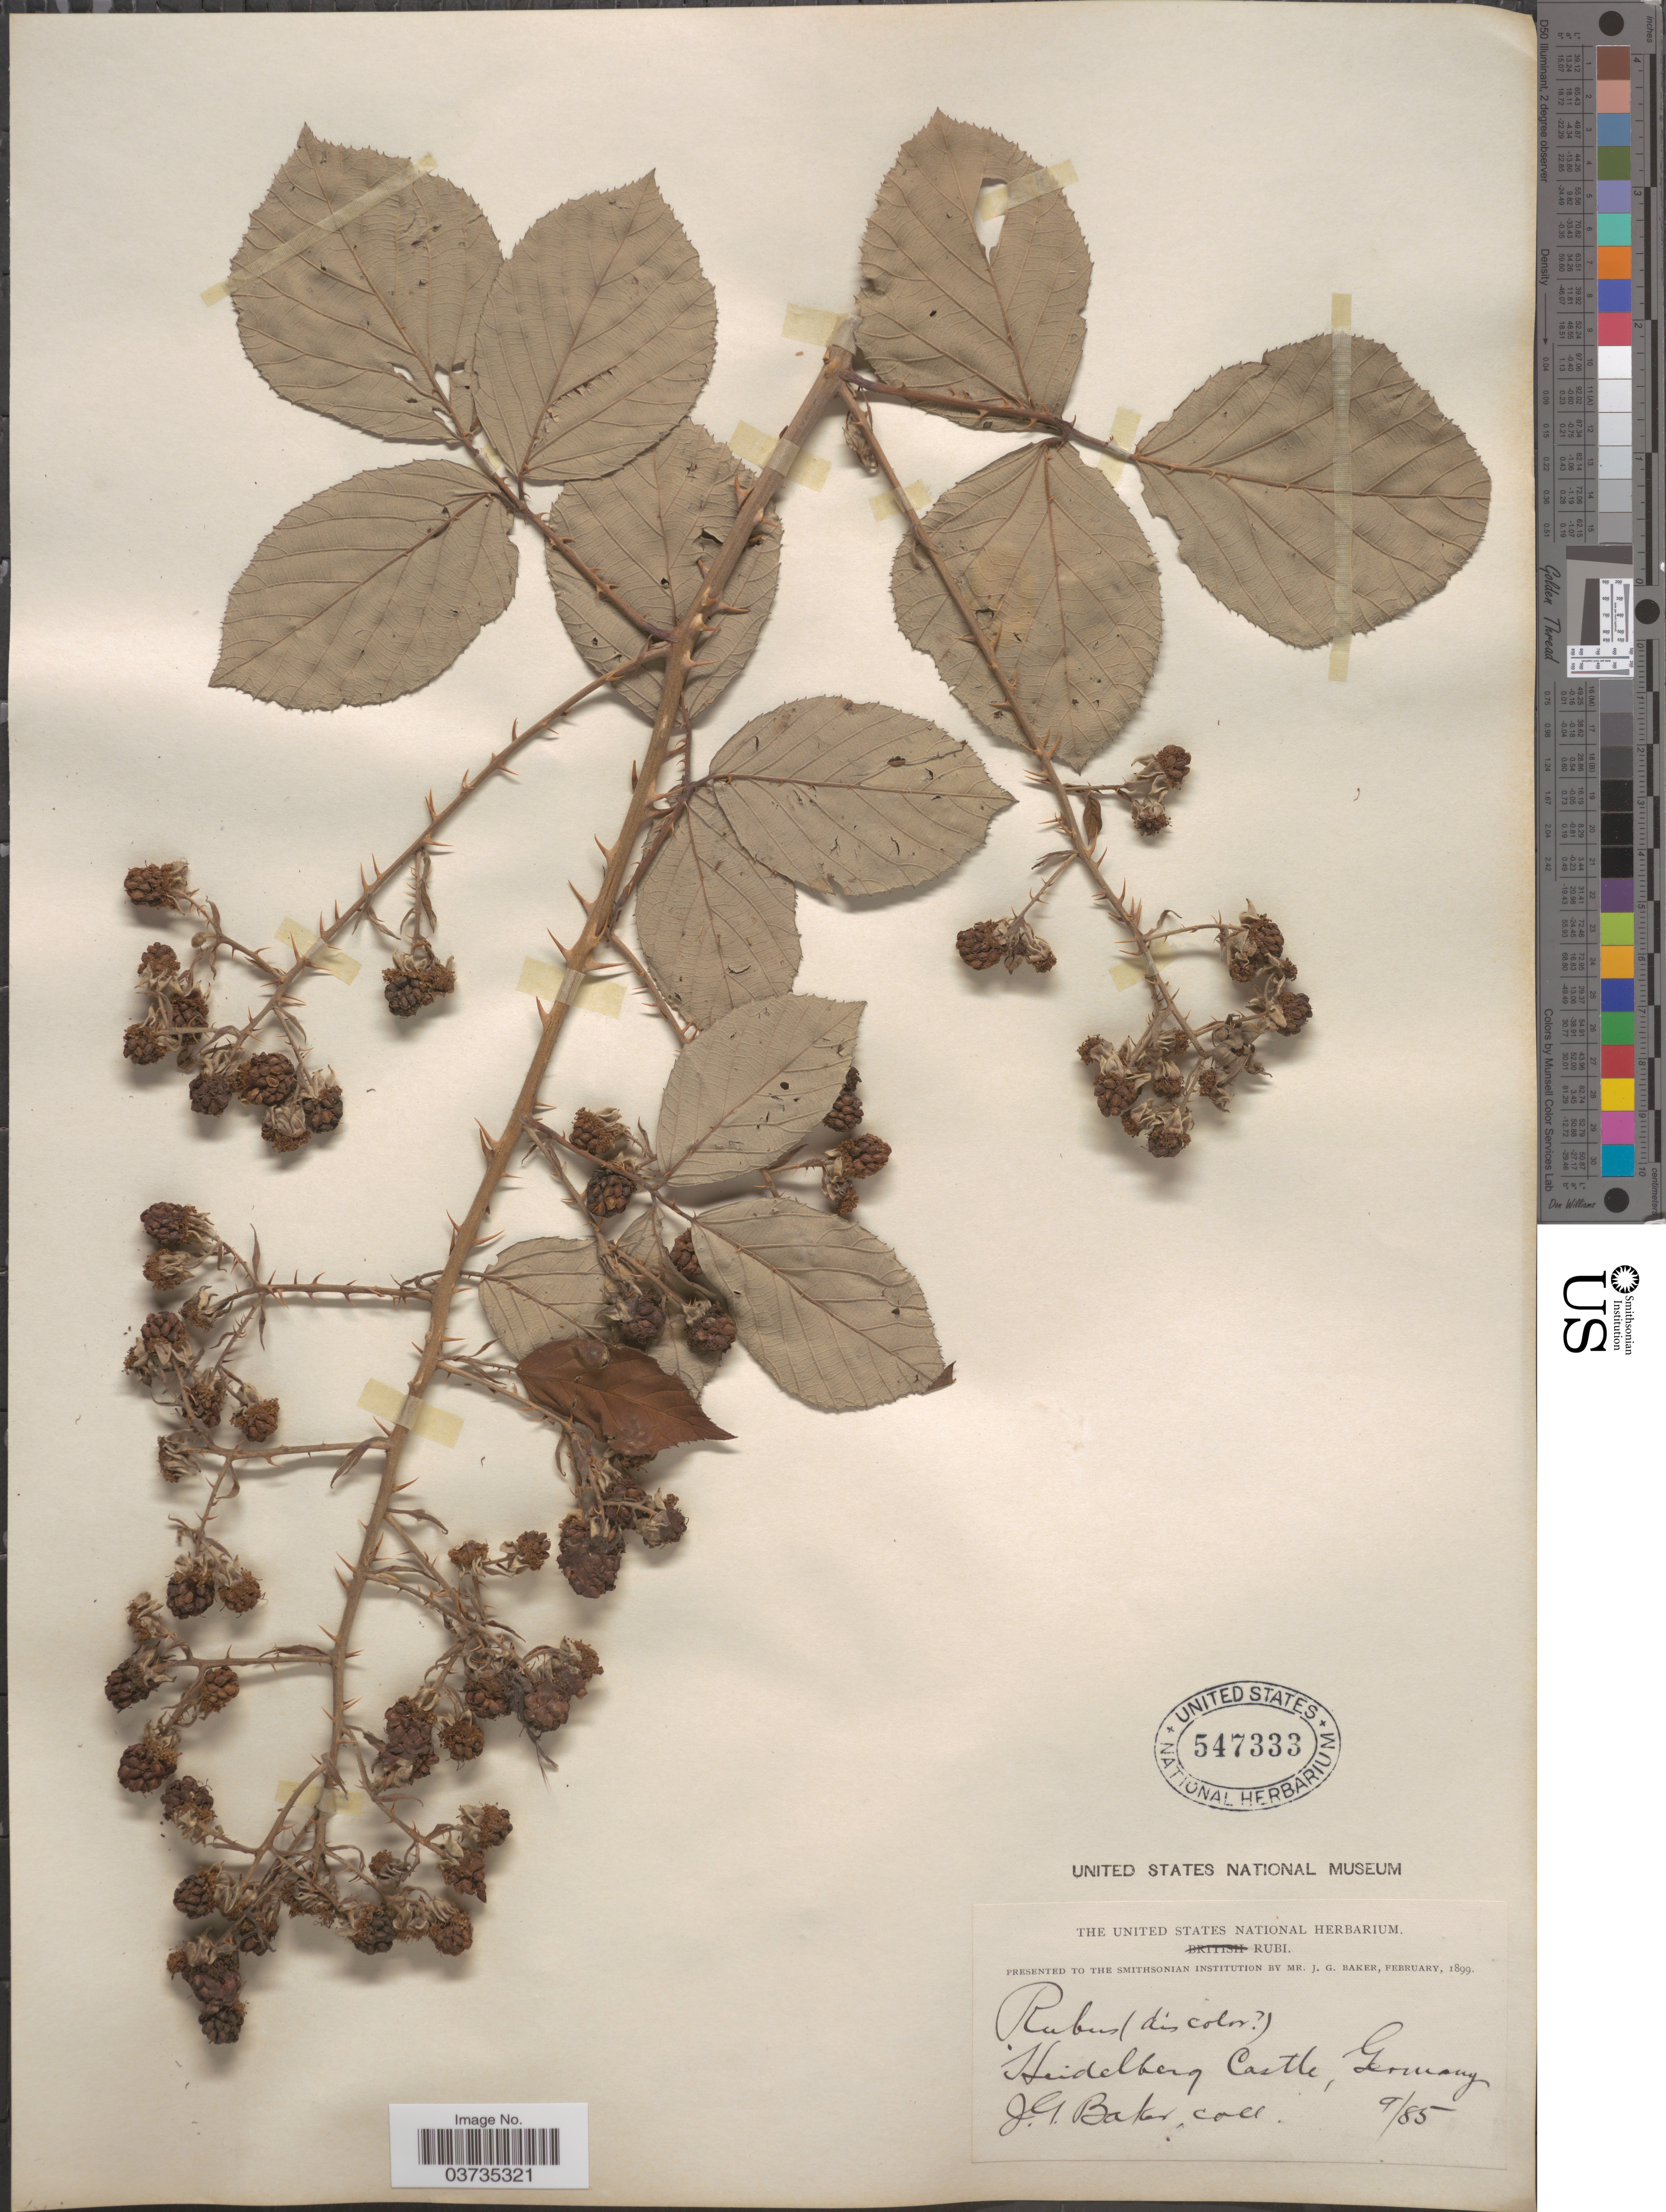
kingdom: Plantae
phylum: Tracheophyta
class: Magnoliopsida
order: Rosales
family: Rosaceae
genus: Rubus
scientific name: Rubus discolor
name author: Weihe & Nees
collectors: J. G. Baker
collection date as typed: Transcribed d/m/y: /9/85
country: Germany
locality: Heidelberg Castle.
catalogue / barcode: US 547333